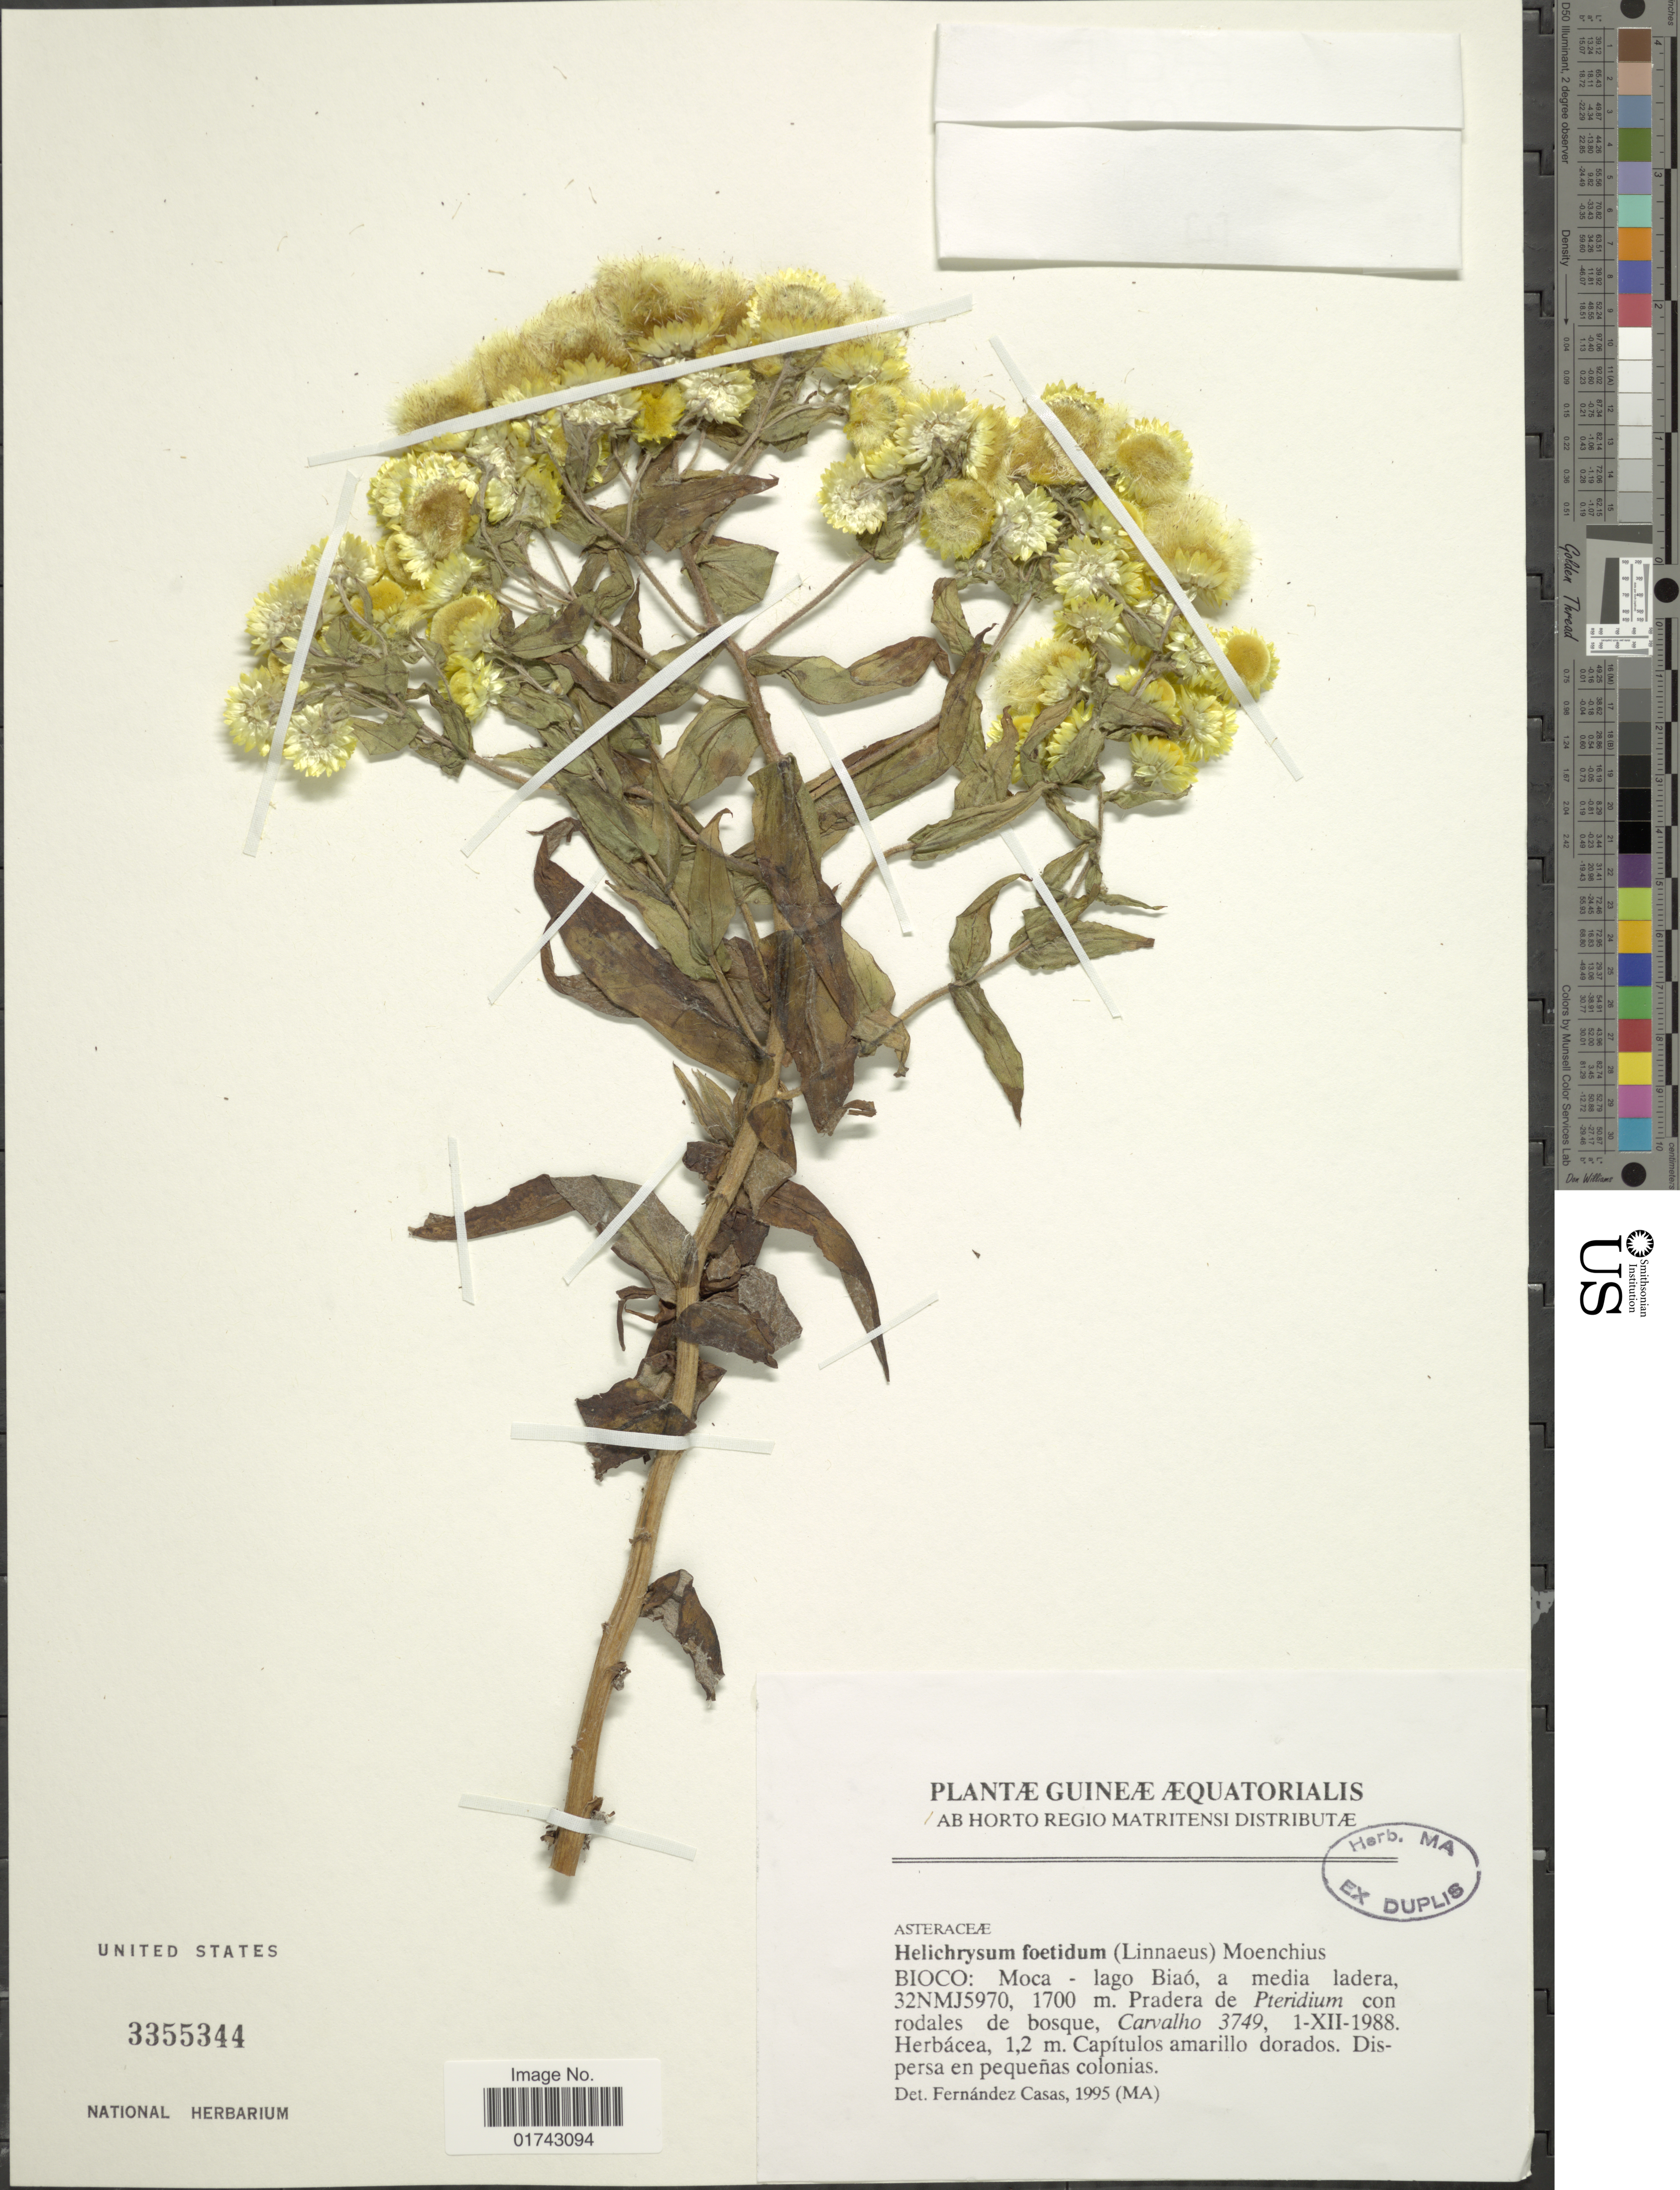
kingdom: Plantae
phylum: Tracheophyta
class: Magnoliopsida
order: Asterales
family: Asteraceae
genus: Helichrysum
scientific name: Helichrysum foetidum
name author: (L.) Moench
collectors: Carvalho, --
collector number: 3749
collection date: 1988-12-01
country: Equatorial Guinea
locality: Bioco: Moca - lago Biao, a media ladera, 32NMJ5970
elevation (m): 1700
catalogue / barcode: US 3355344